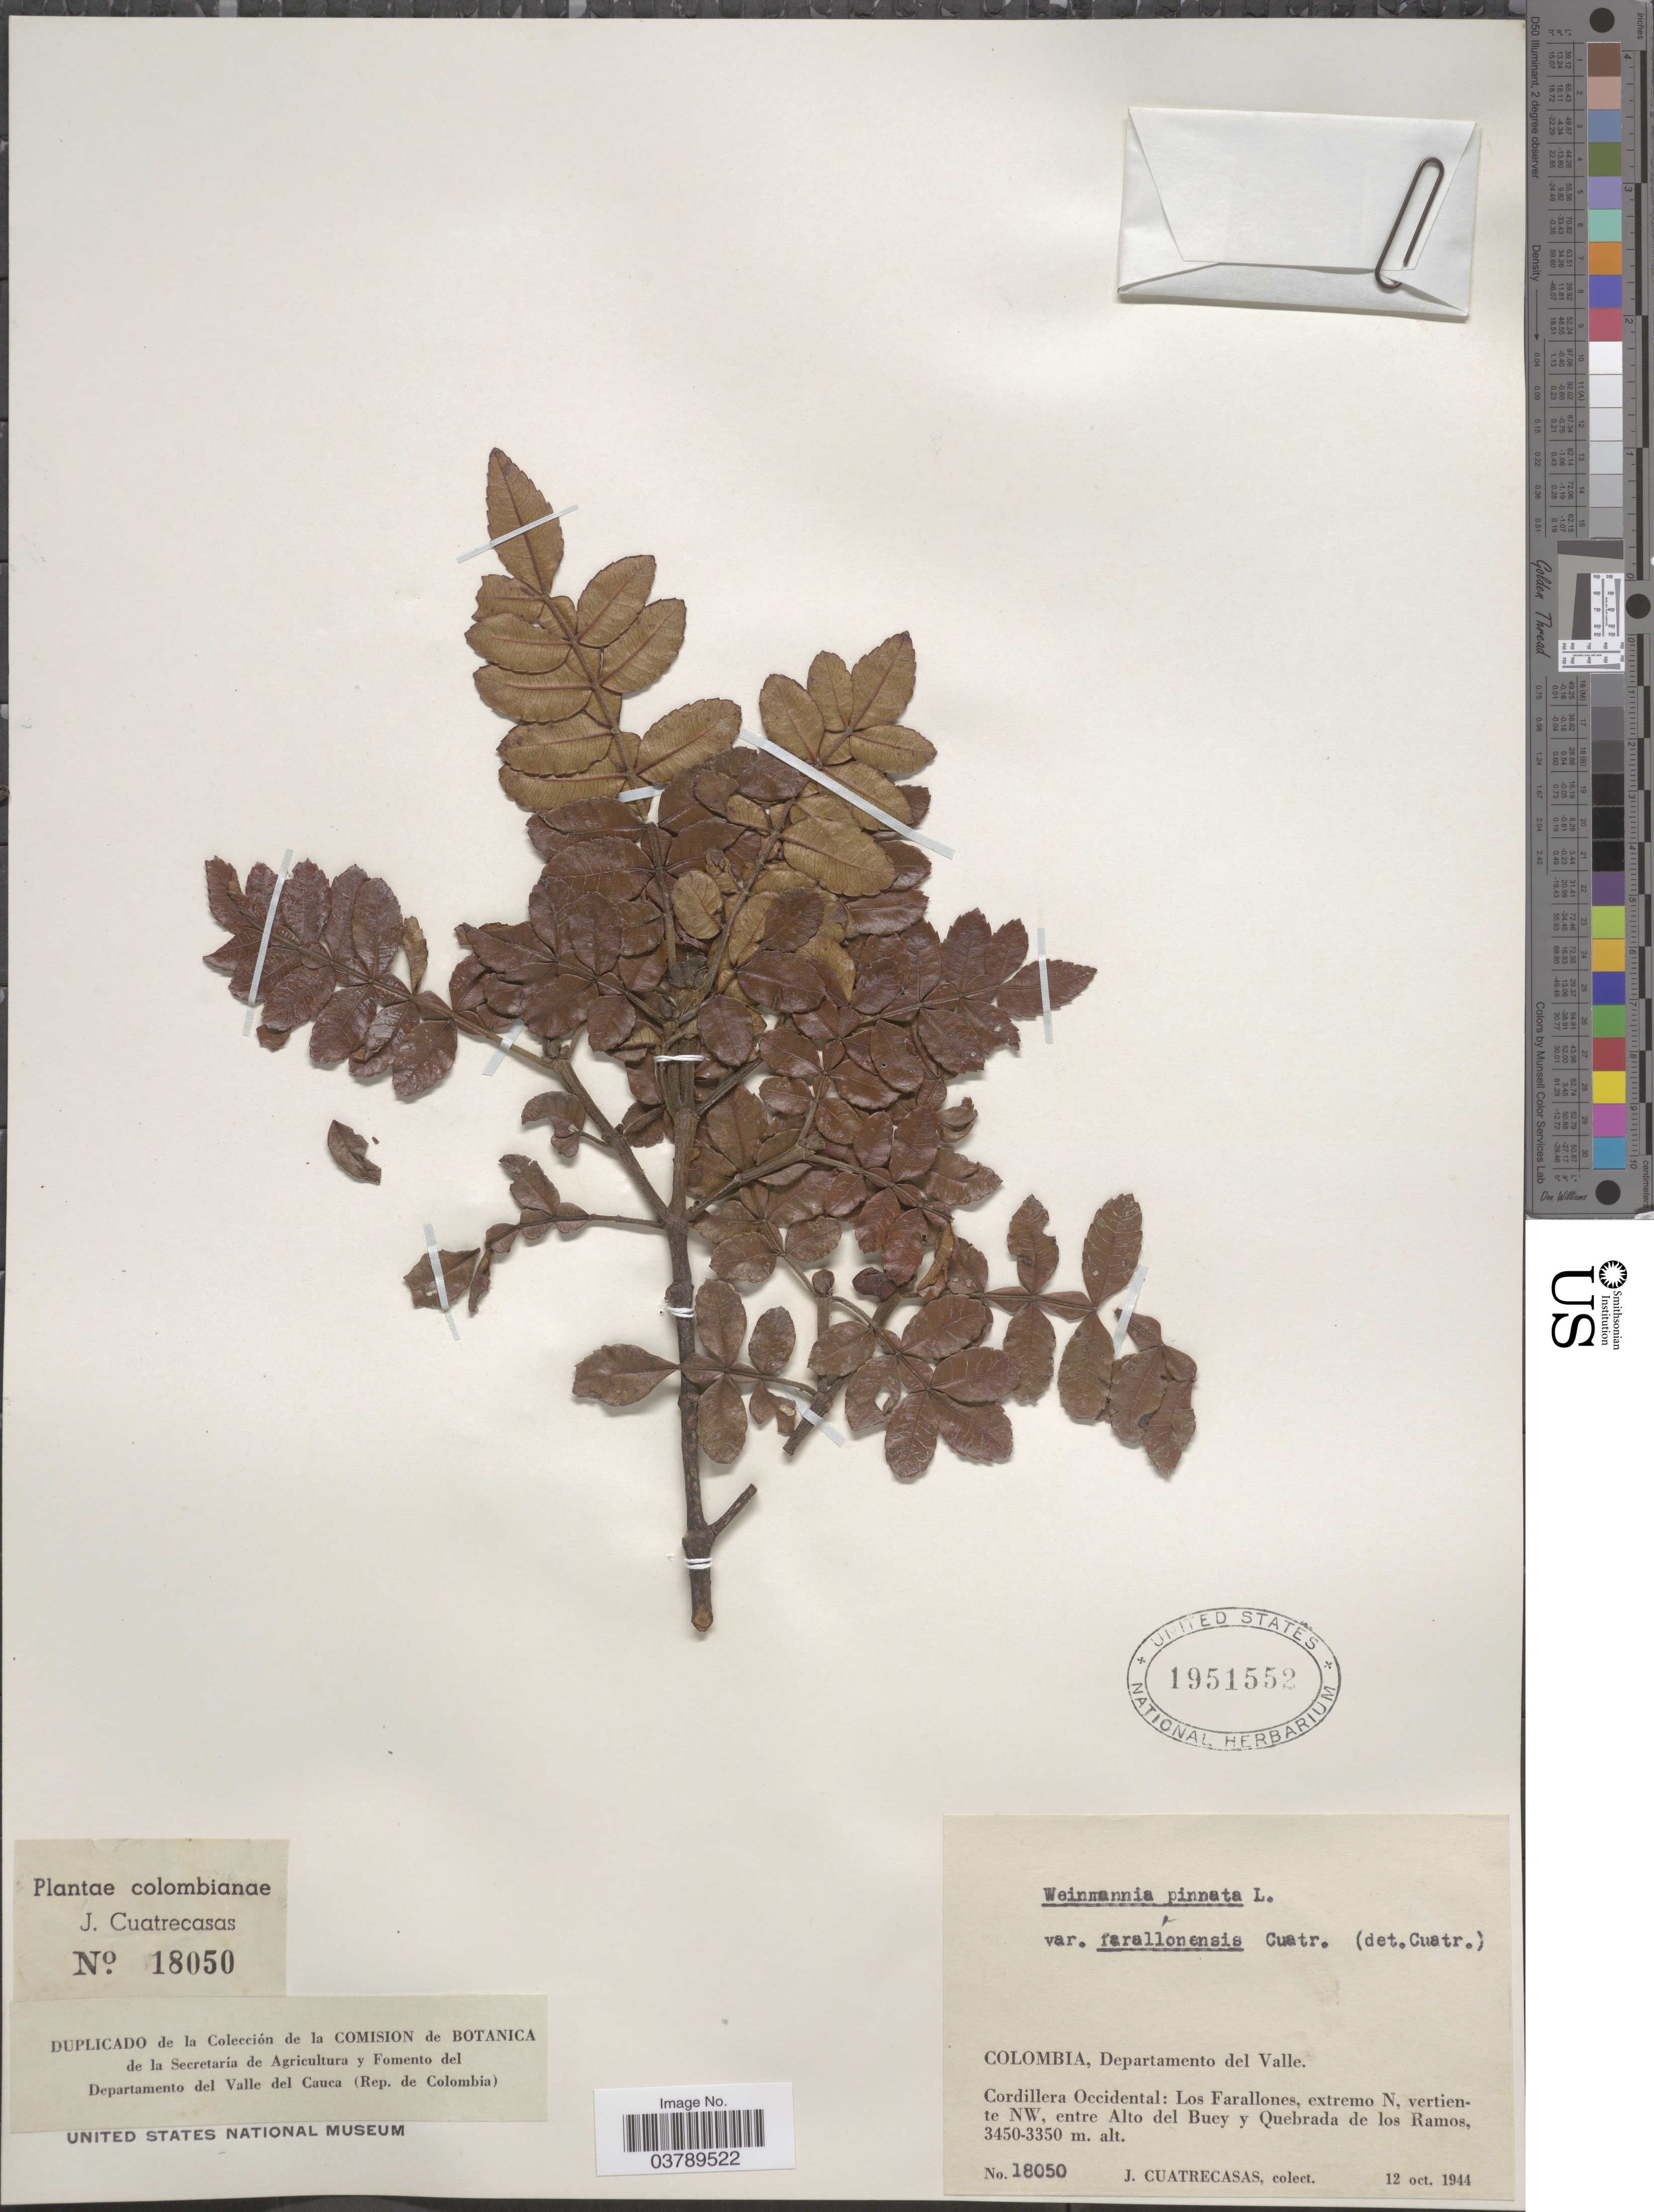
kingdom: Plantae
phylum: Tracheophyta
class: Magnoliopsida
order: Oxalidales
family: Cunoniaceae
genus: Weinmannia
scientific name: Weinmannia pinnata var. caripensis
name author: (Kunth) Cuatrec.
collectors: J. Cuatrecasas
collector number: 18050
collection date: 1944-10-12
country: Colombia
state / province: Valle del Cauca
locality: Departamento del Valle. Cordillera Occidental, Los Farallones, extremo N, vertiente NW, entre Alto del Buey y Quebrada de los Ramos.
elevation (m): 3350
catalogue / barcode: US 1951552